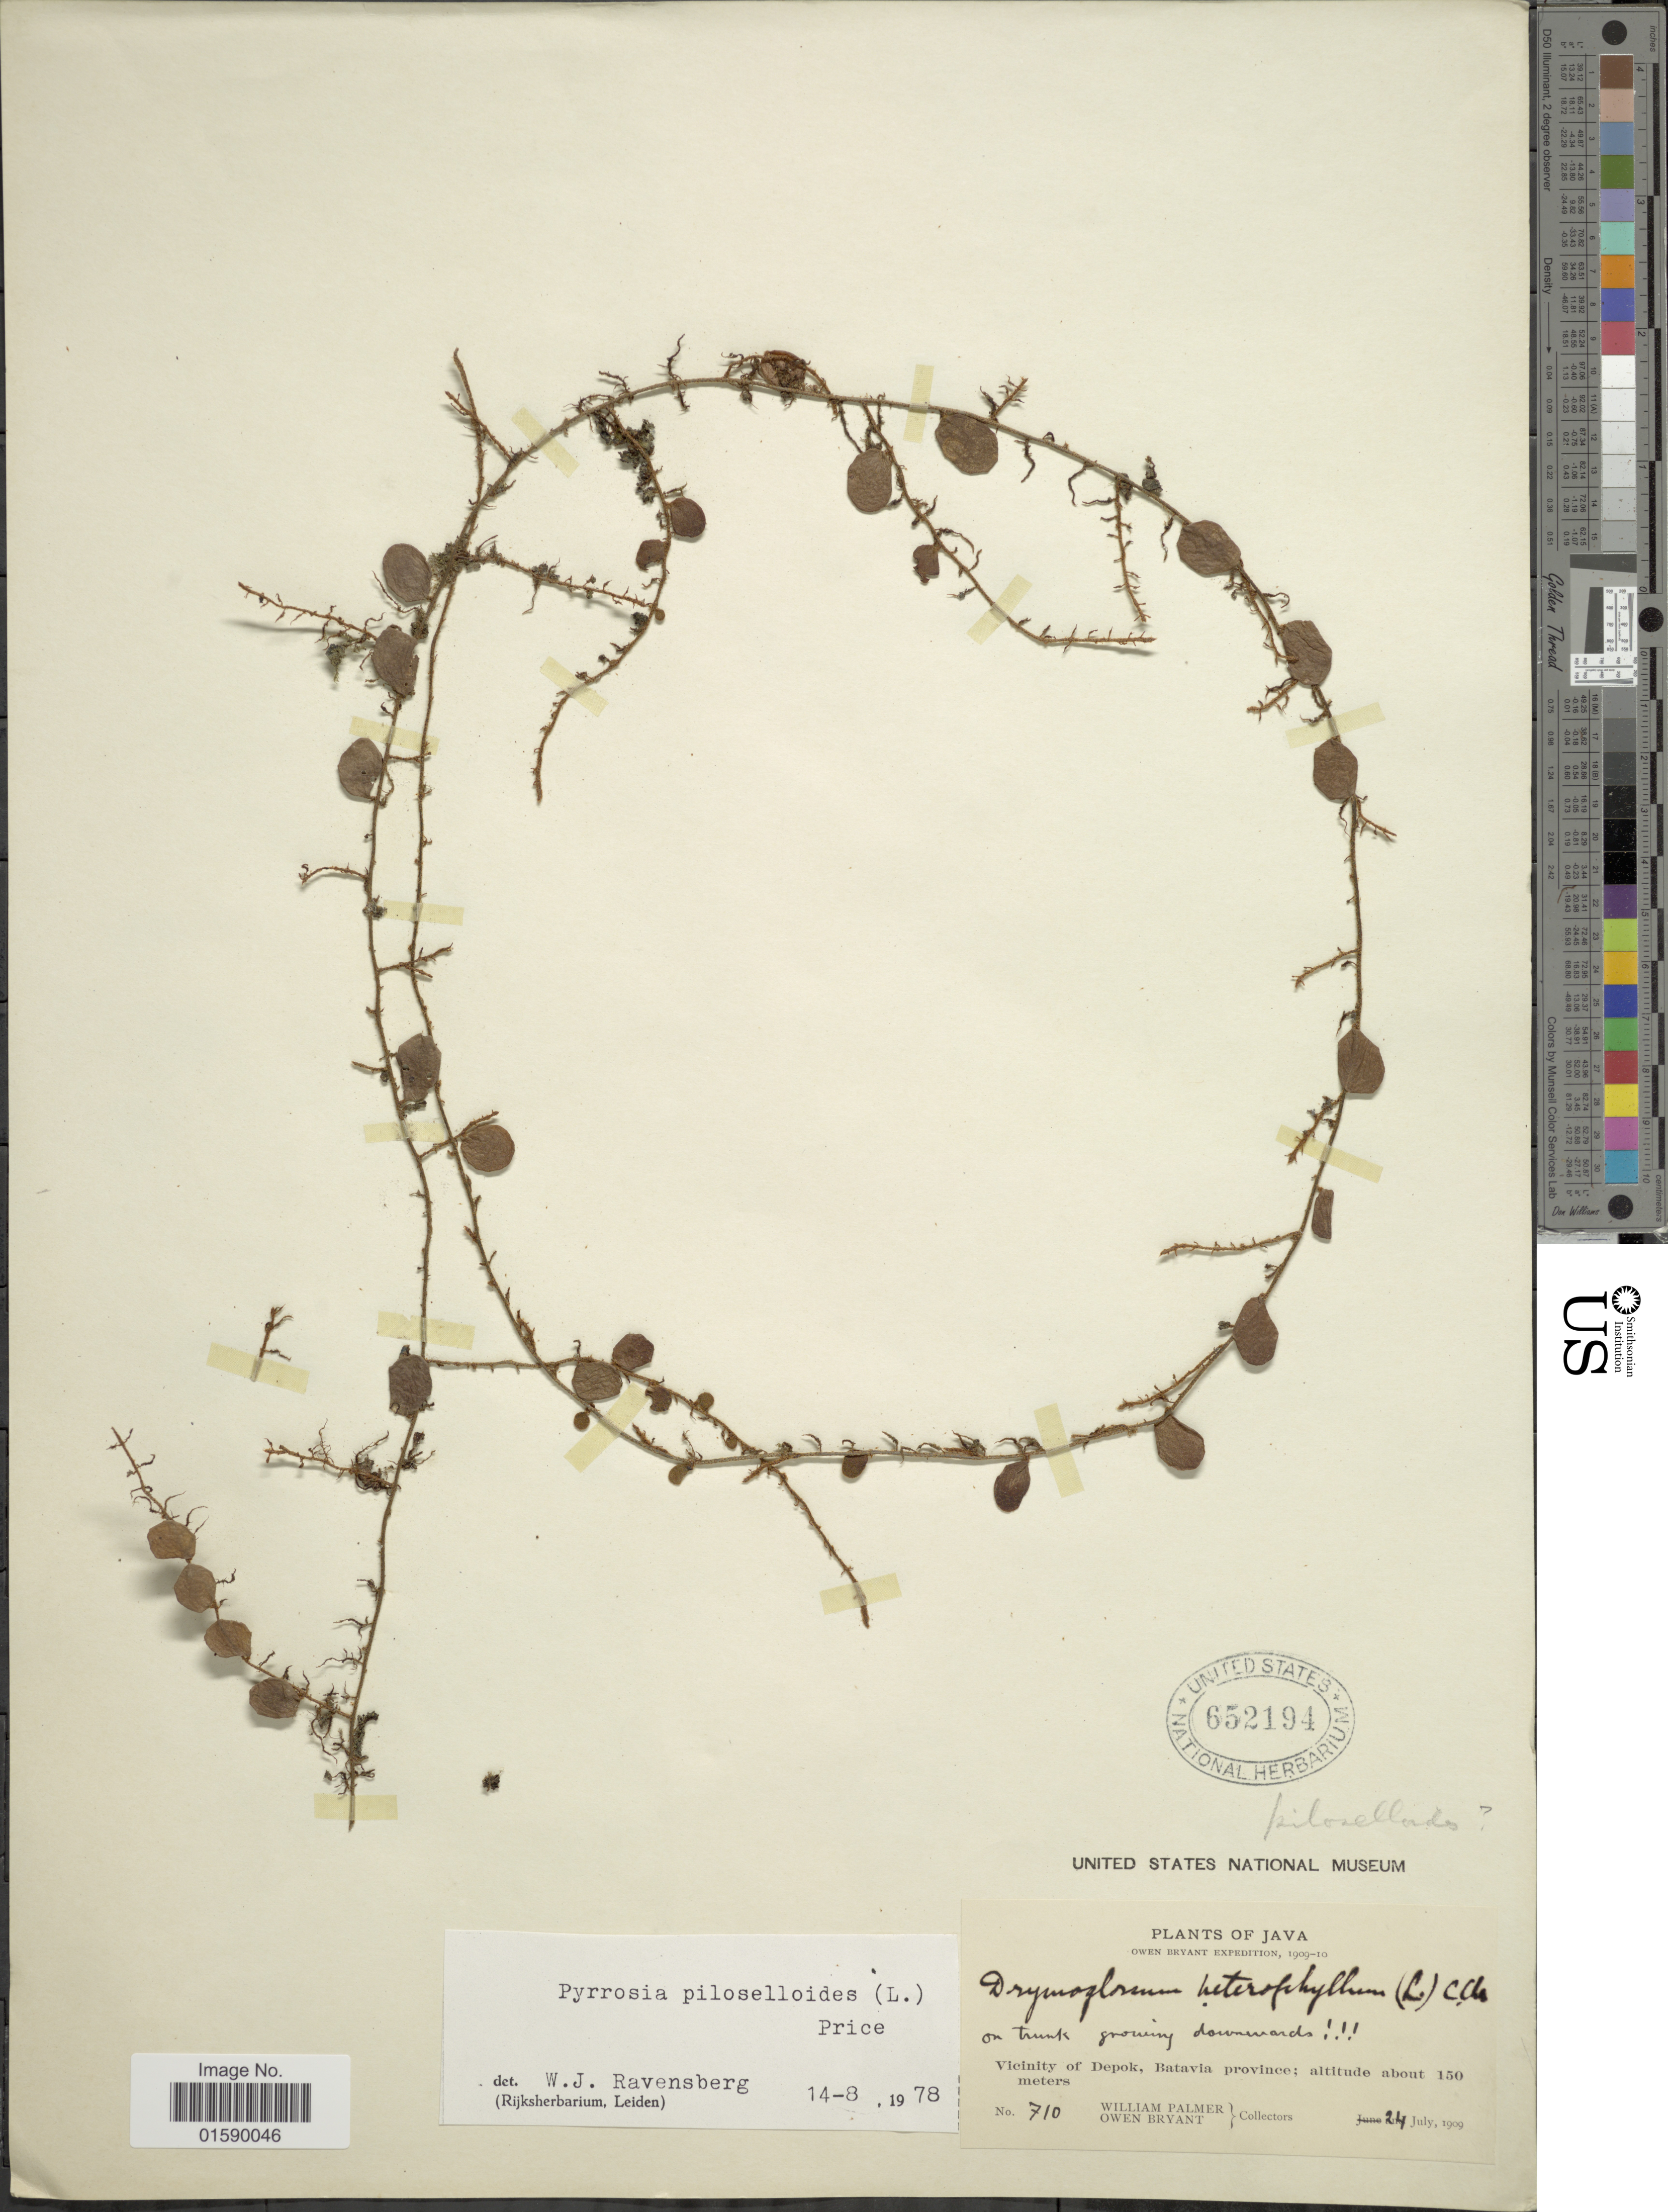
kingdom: Plantae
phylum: Tracheophyta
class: Polypodiopsida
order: Polypodiales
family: Polypodiaceae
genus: Pyrrosia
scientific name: Pyrrosia piloselloides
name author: (L.) M.G. Price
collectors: W. Palmer & O. Bryant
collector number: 710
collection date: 1909-07-24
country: Indonesia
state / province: Java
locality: Java, Vicinity of Depok, Batavia province.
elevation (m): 150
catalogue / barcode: US 652194